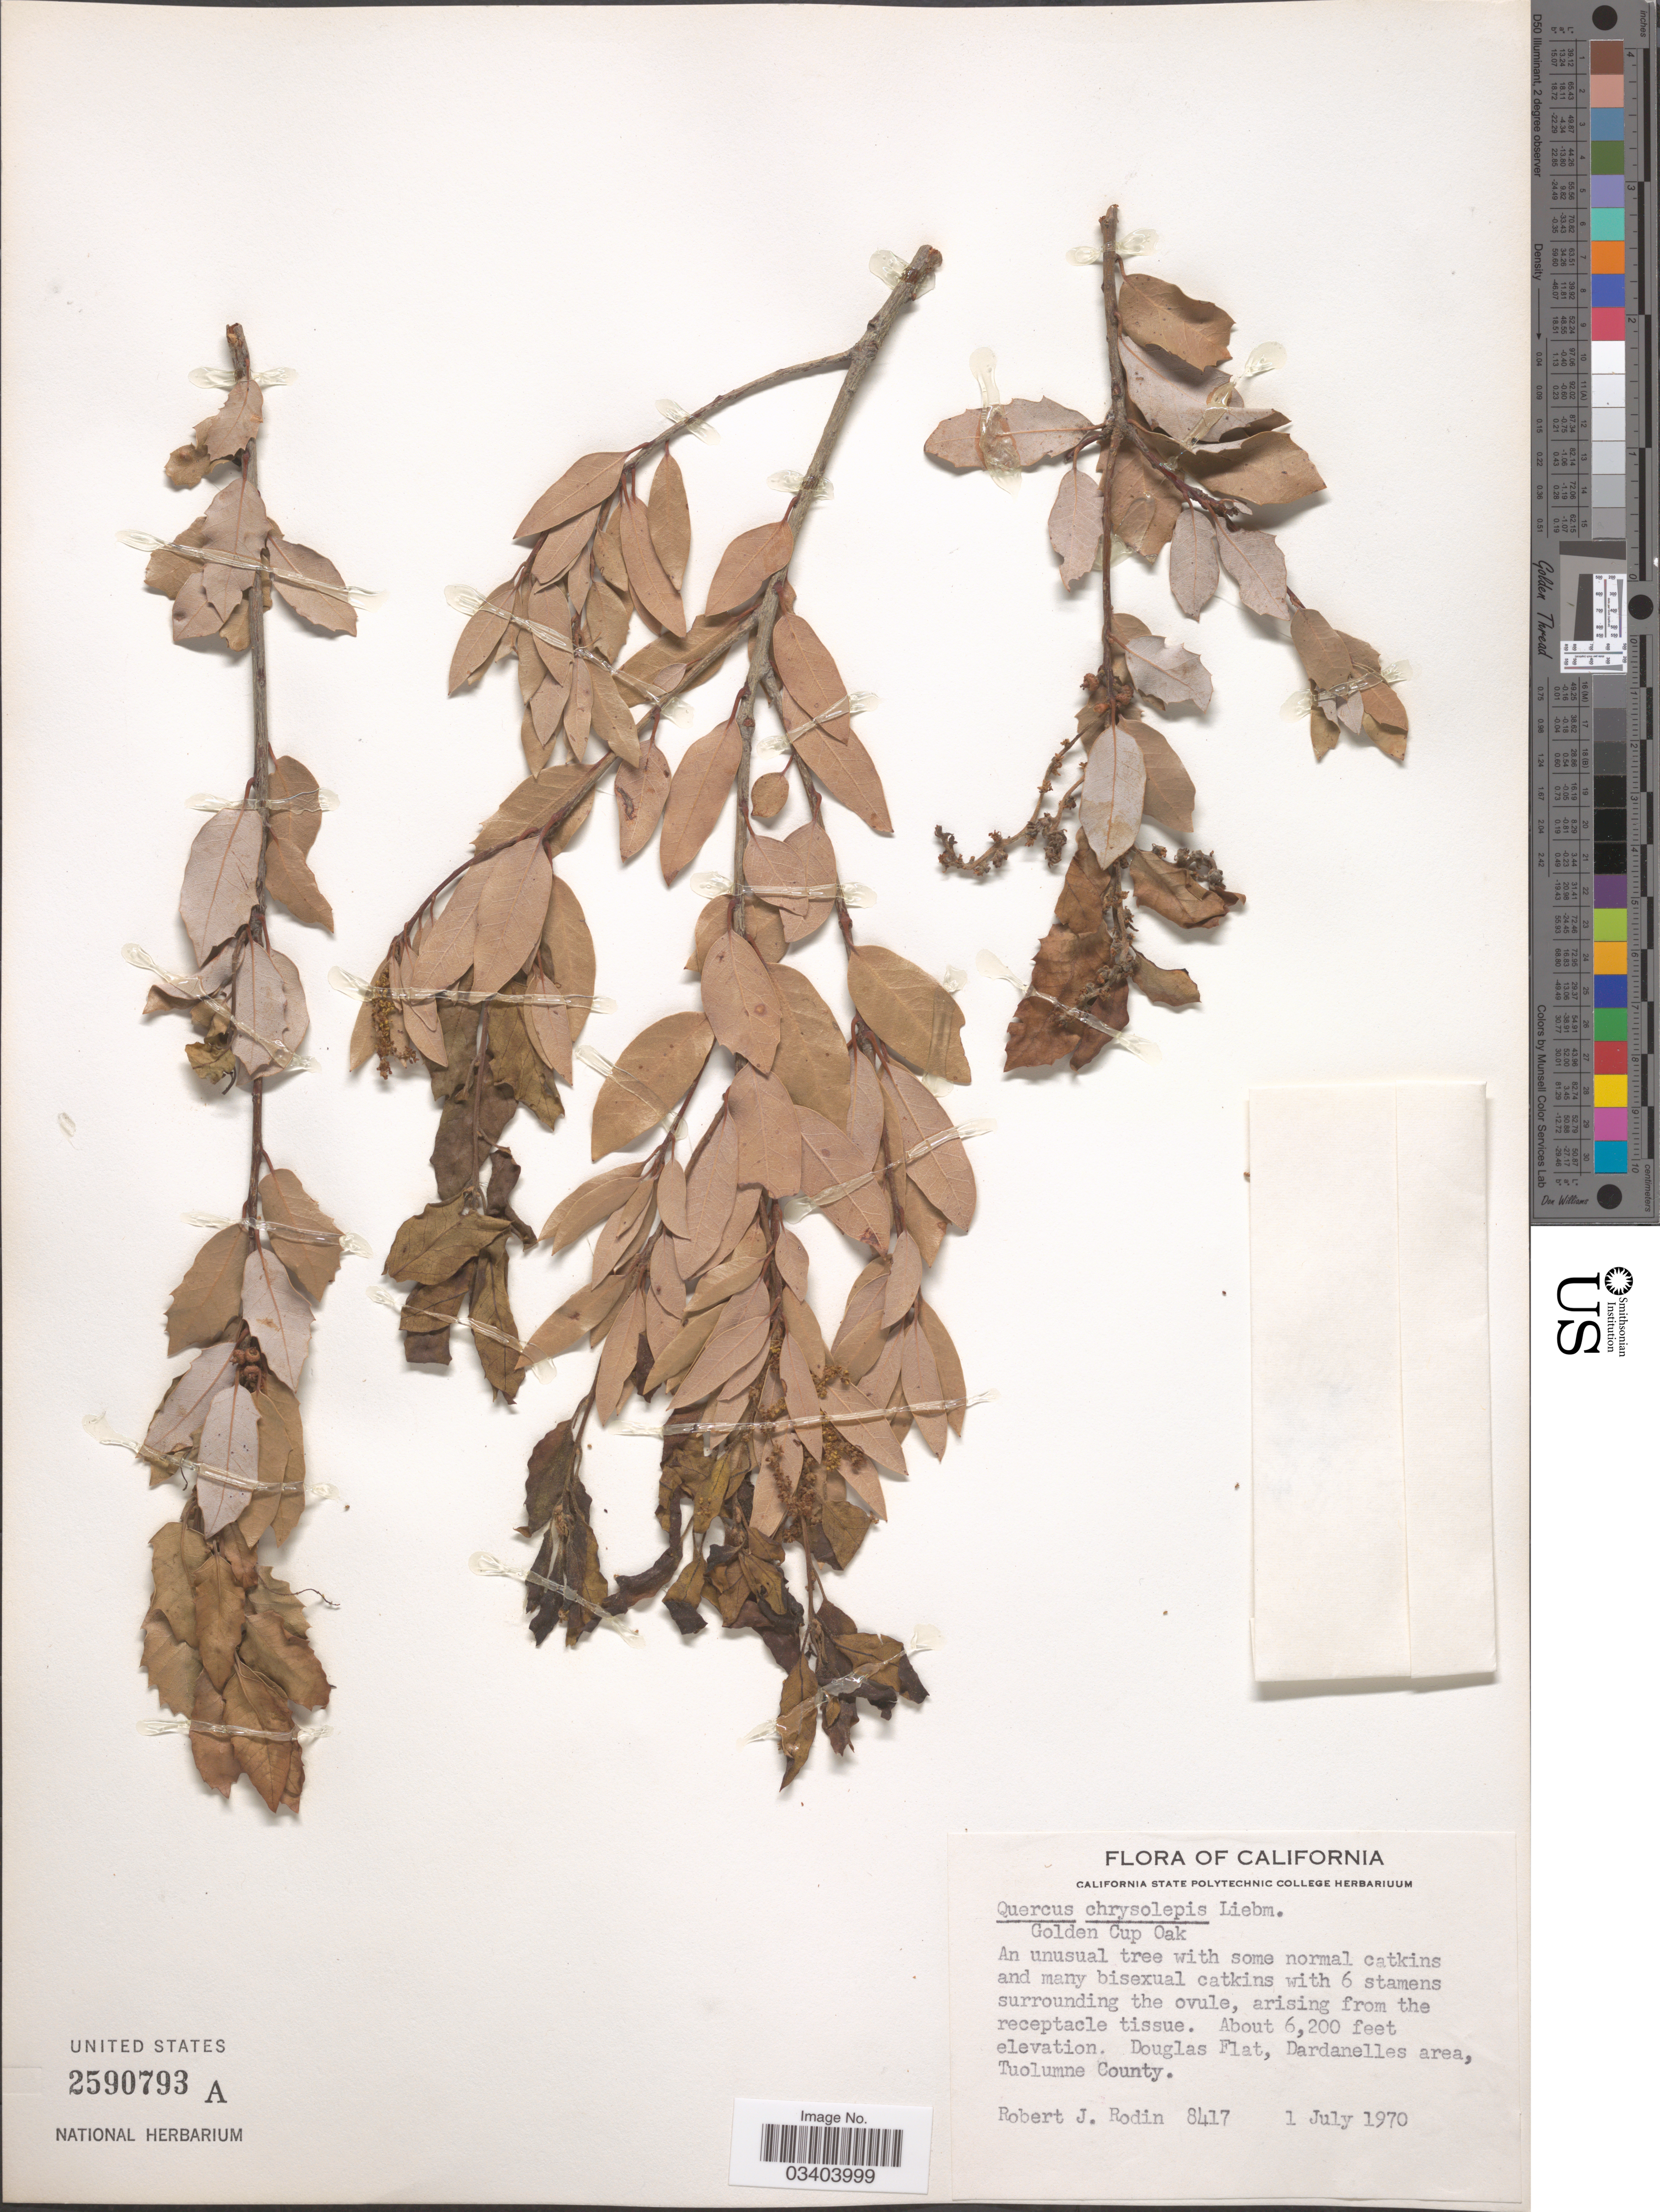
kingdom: Plantae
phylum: Tracheophyta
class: Magnoliopsida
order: Fagales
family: Fagaceae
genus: Quercus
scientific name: Quercus chrysolepis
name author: Liebm.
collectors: R. J. Rodin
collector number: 8417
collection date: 1970-07-01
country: United States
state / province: California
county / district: Tuolumne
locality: Douglas Flat, Dardanelles area, Tuolumne County.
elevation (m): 1890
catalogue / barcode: US 2590793A